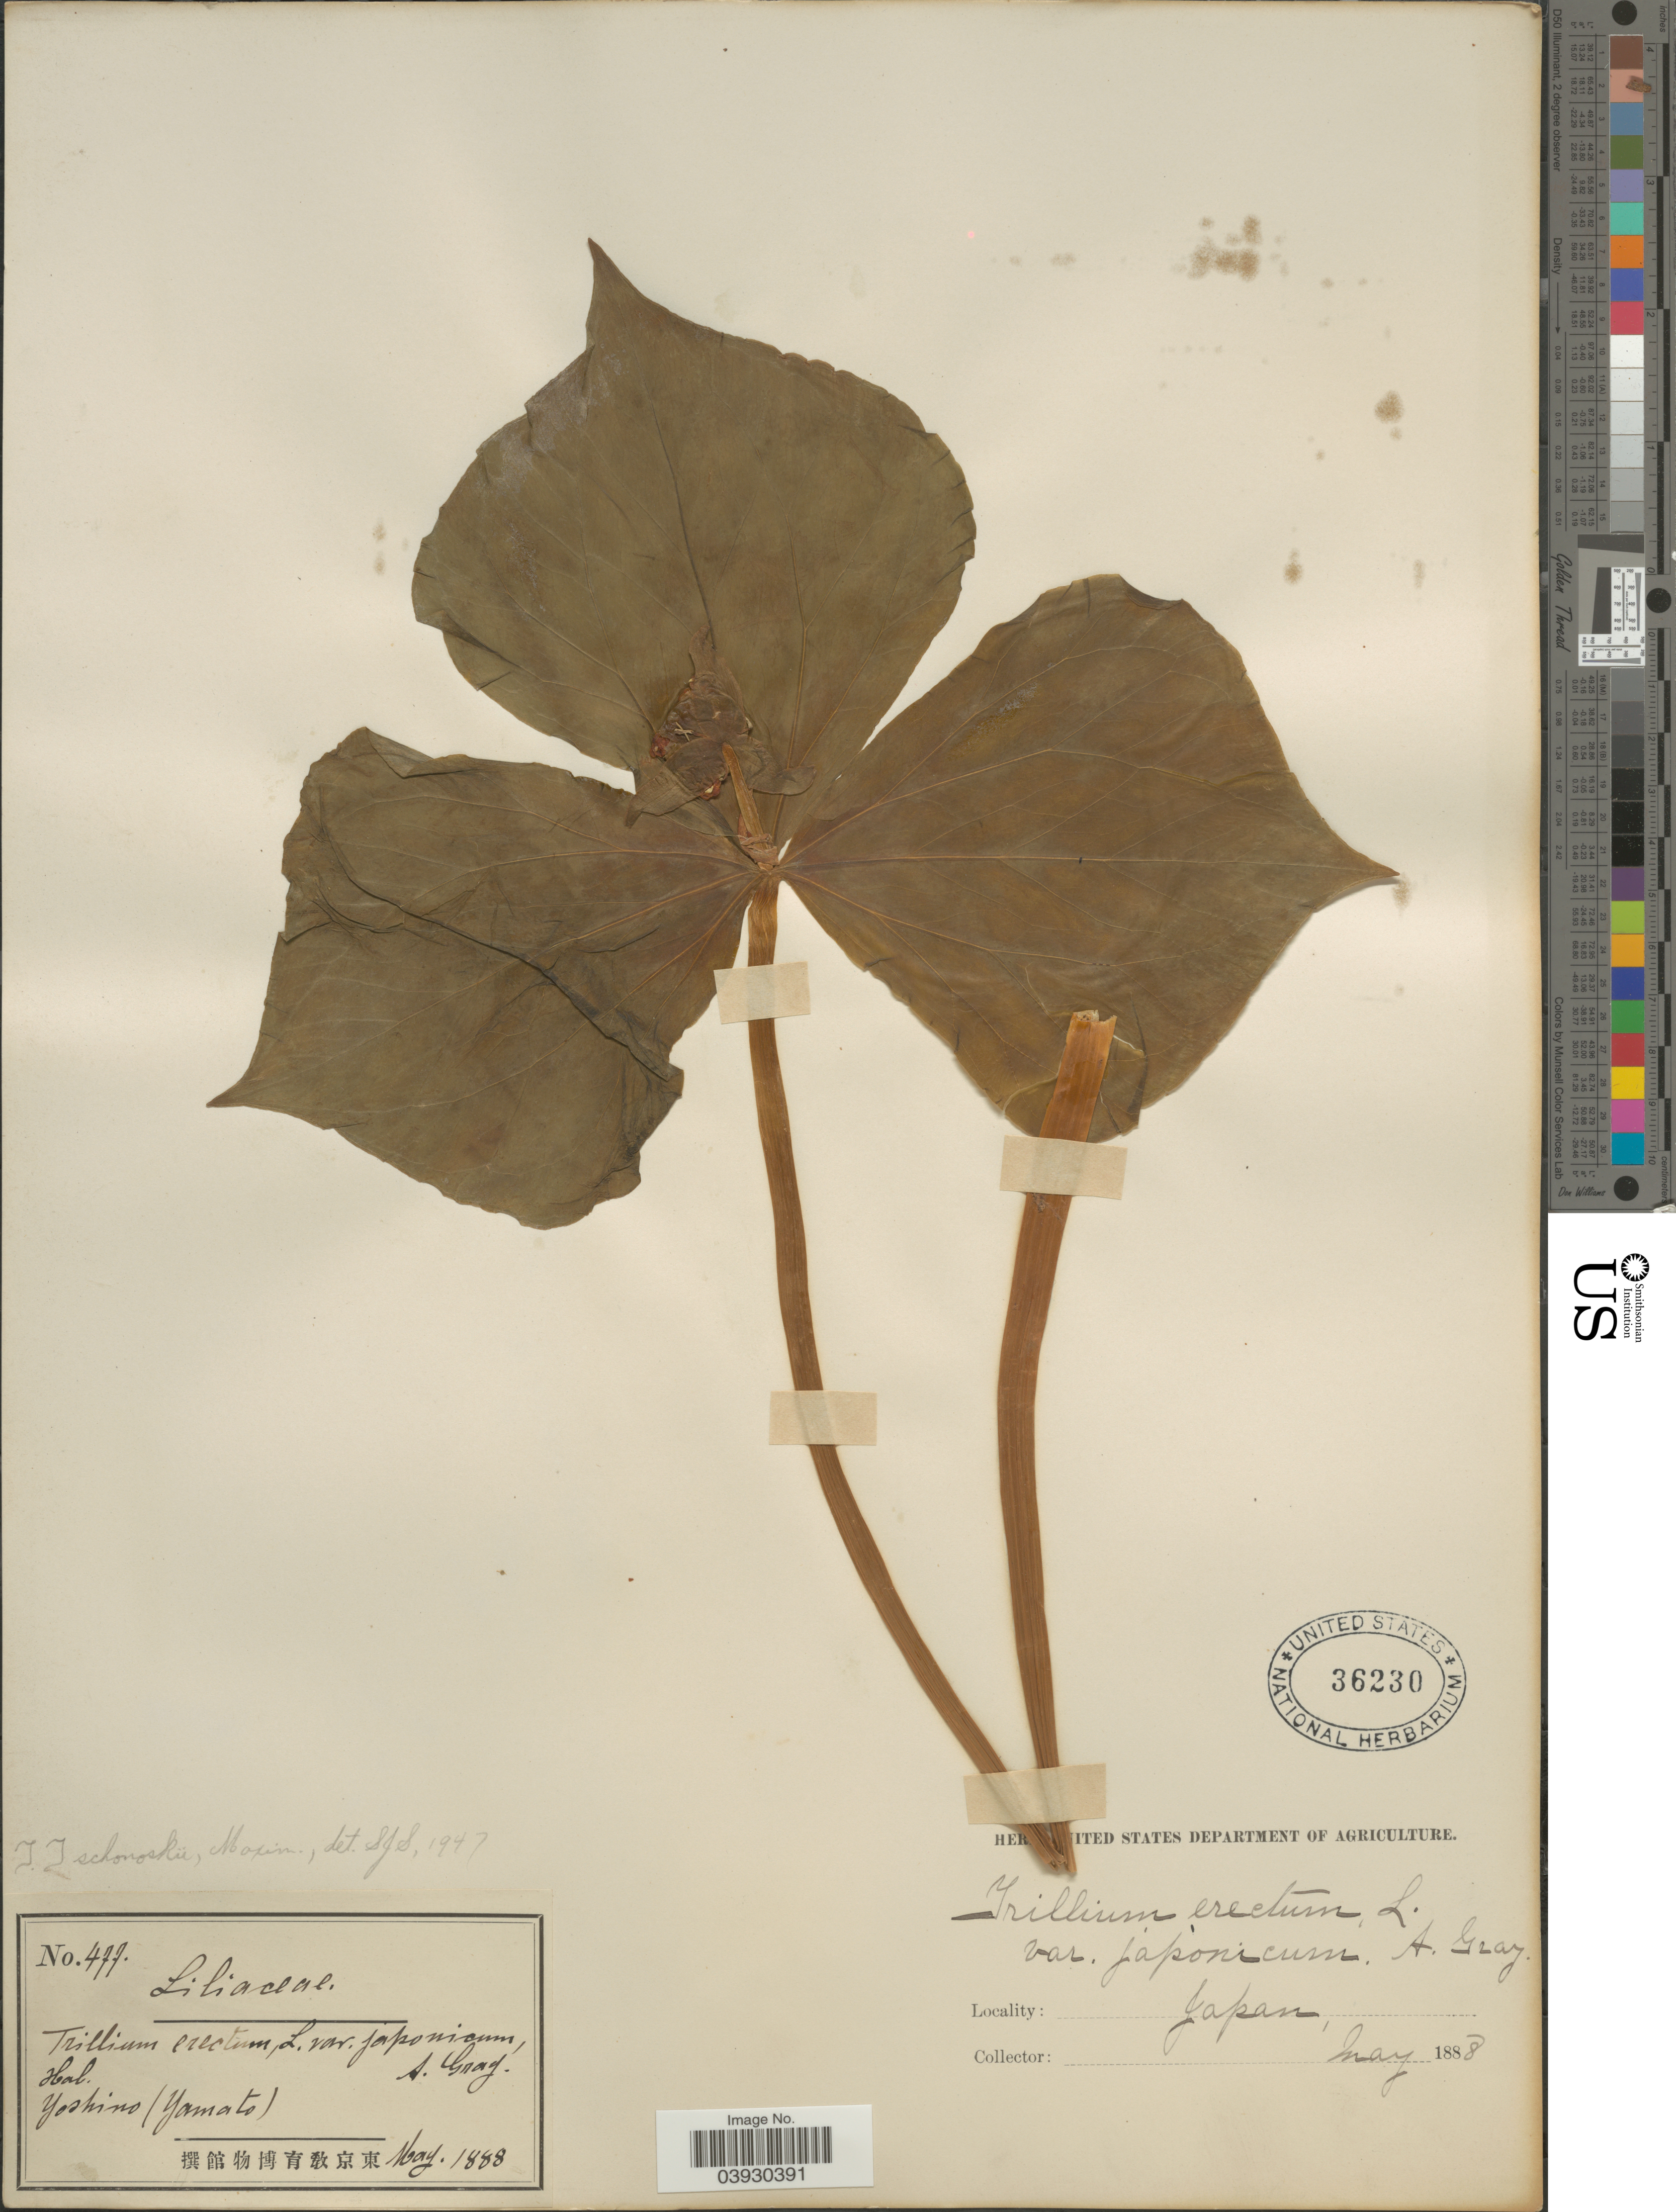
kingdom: Plantae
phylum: Tracheophyta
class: Liliopsida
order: Liliales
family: Melanthiaceae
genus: Trillium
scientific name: Trillium tschonoskii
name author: Maxim.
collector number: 477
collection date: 1888-05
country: Japan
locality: Yoshino (Yamato).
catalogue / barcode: US 36230